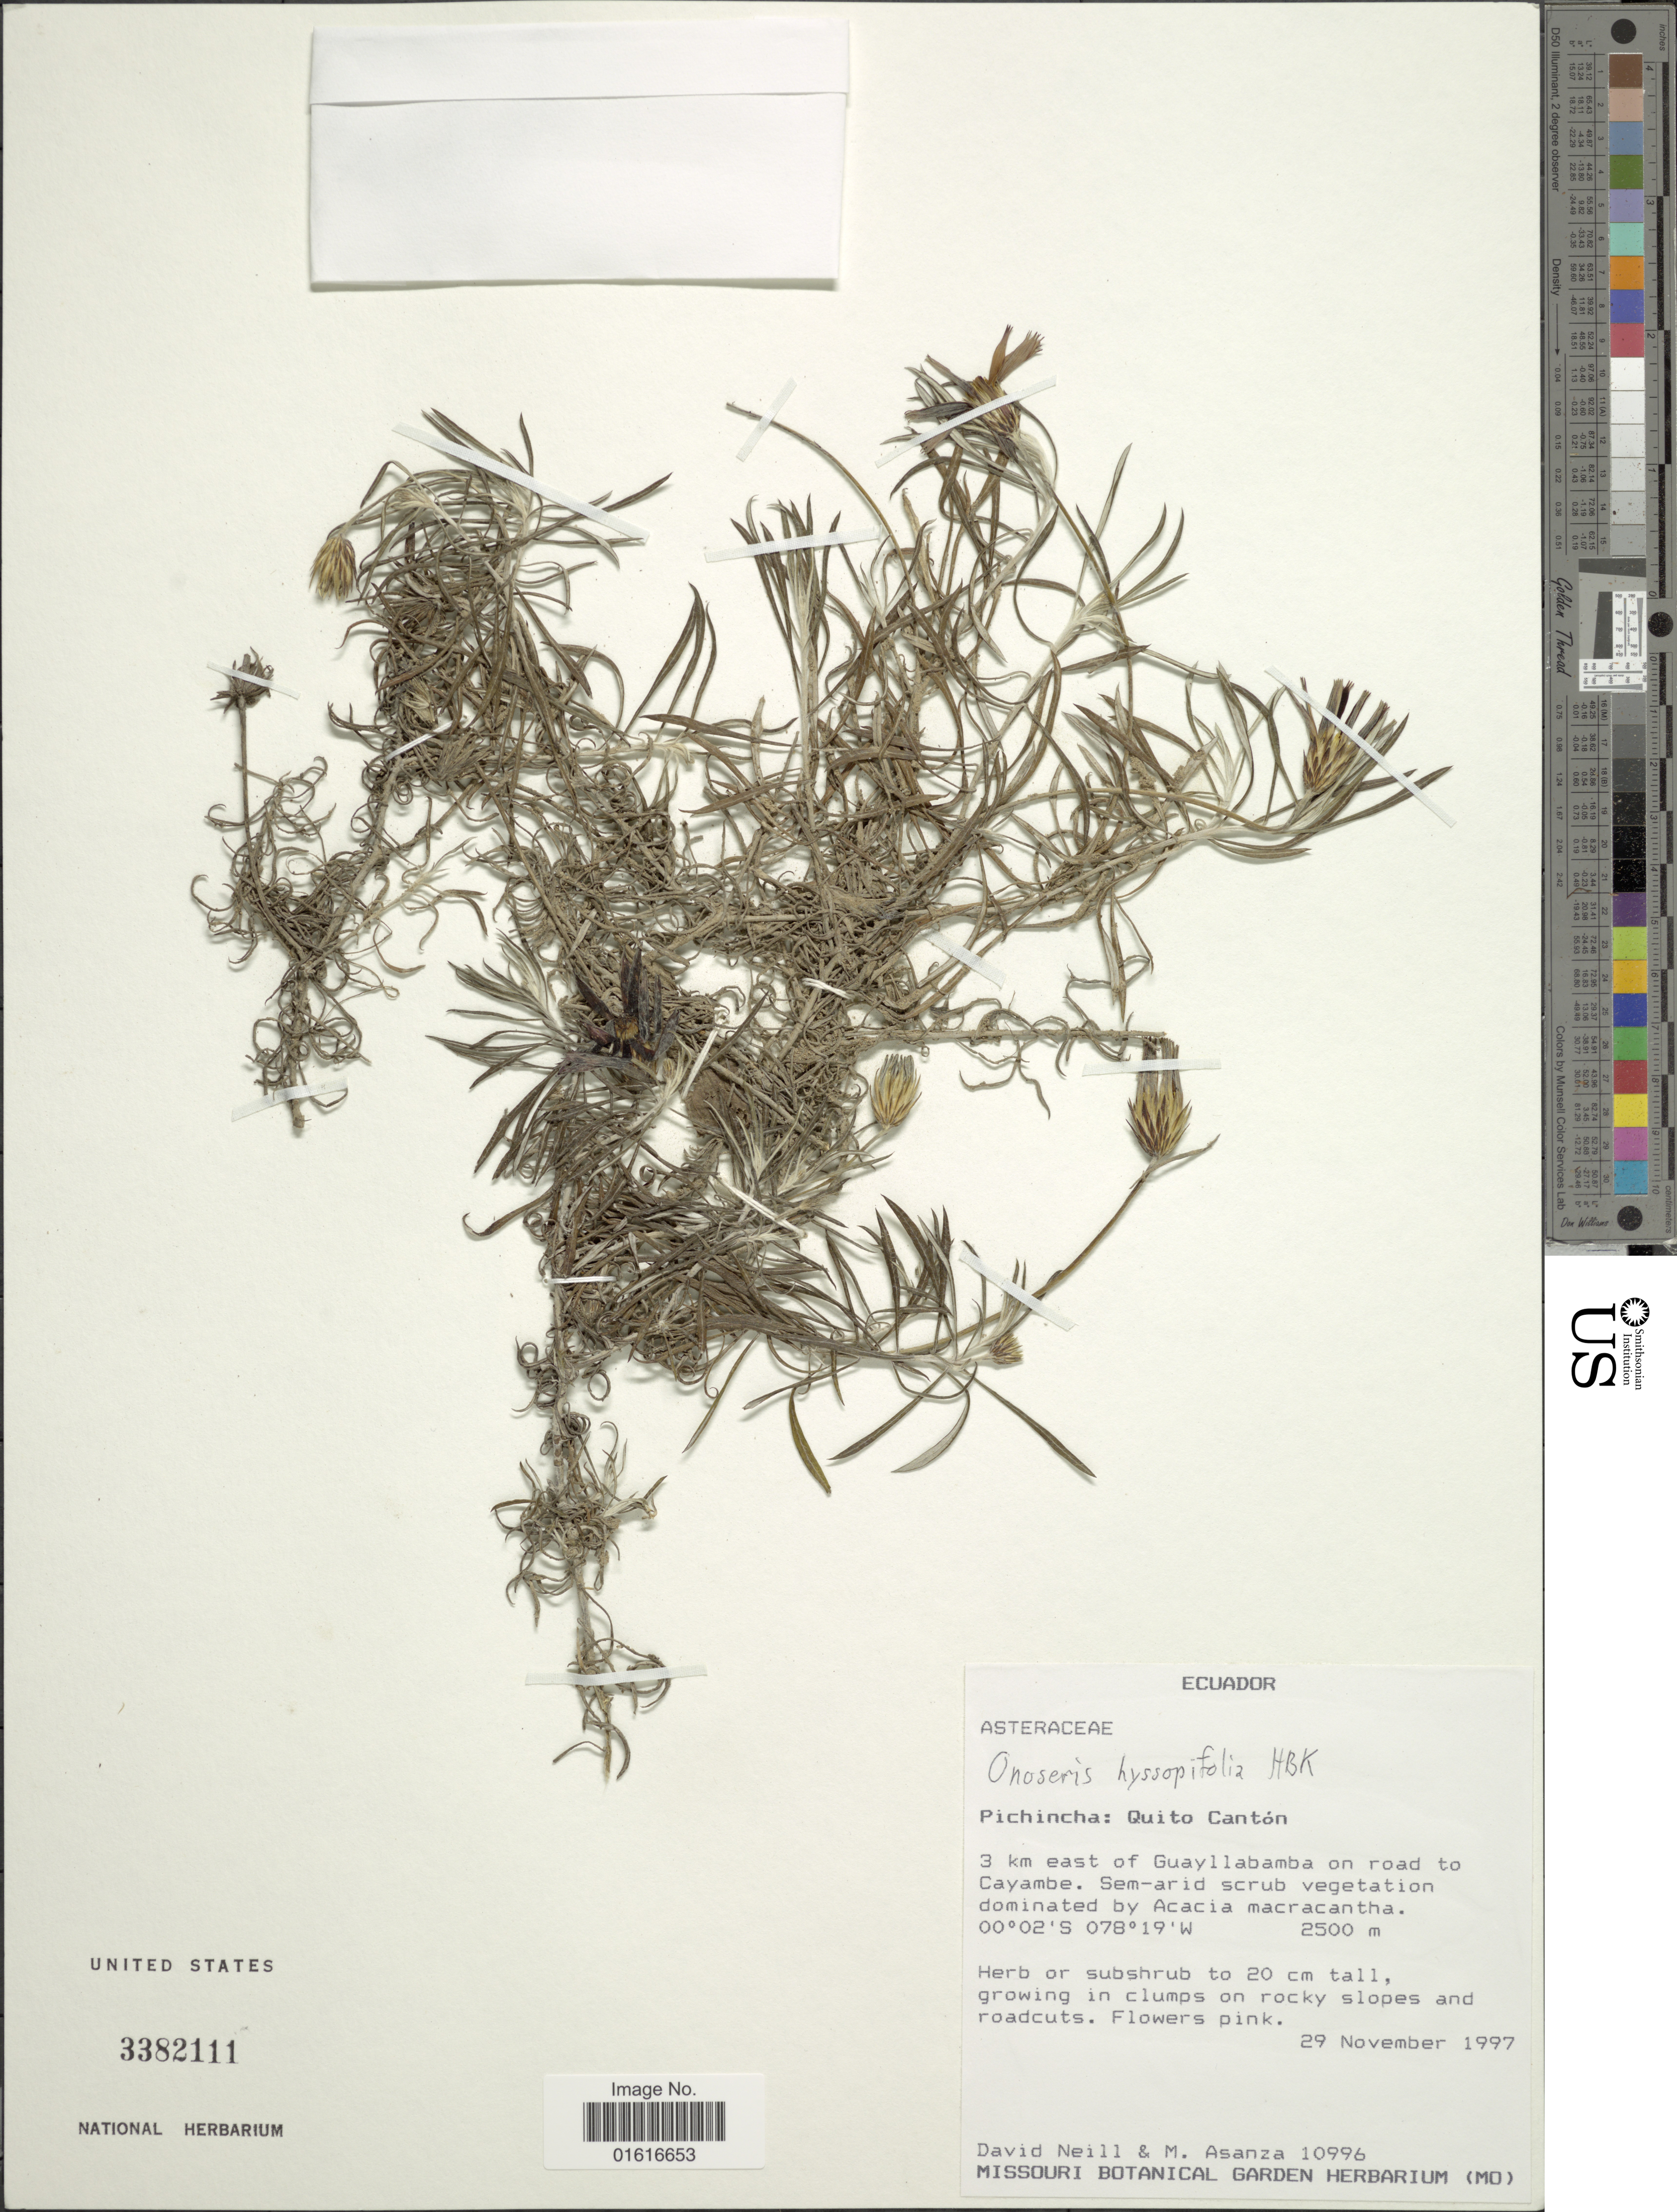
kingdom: Plantae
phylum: Tracheophyta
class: Magnoliopsida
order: Asterales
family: Asteraceae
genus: Onoseris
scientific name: Onoseris hyssopifolia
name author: Kunth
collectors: D. A. Neill & M. Asanza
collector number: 10996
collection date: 1997-11-29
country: Ecuador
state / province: Pichincha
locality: Quito Canton, 3 km east of Guayllabamba on road to Cayambe.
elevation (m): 2500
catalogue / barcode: US 3382111